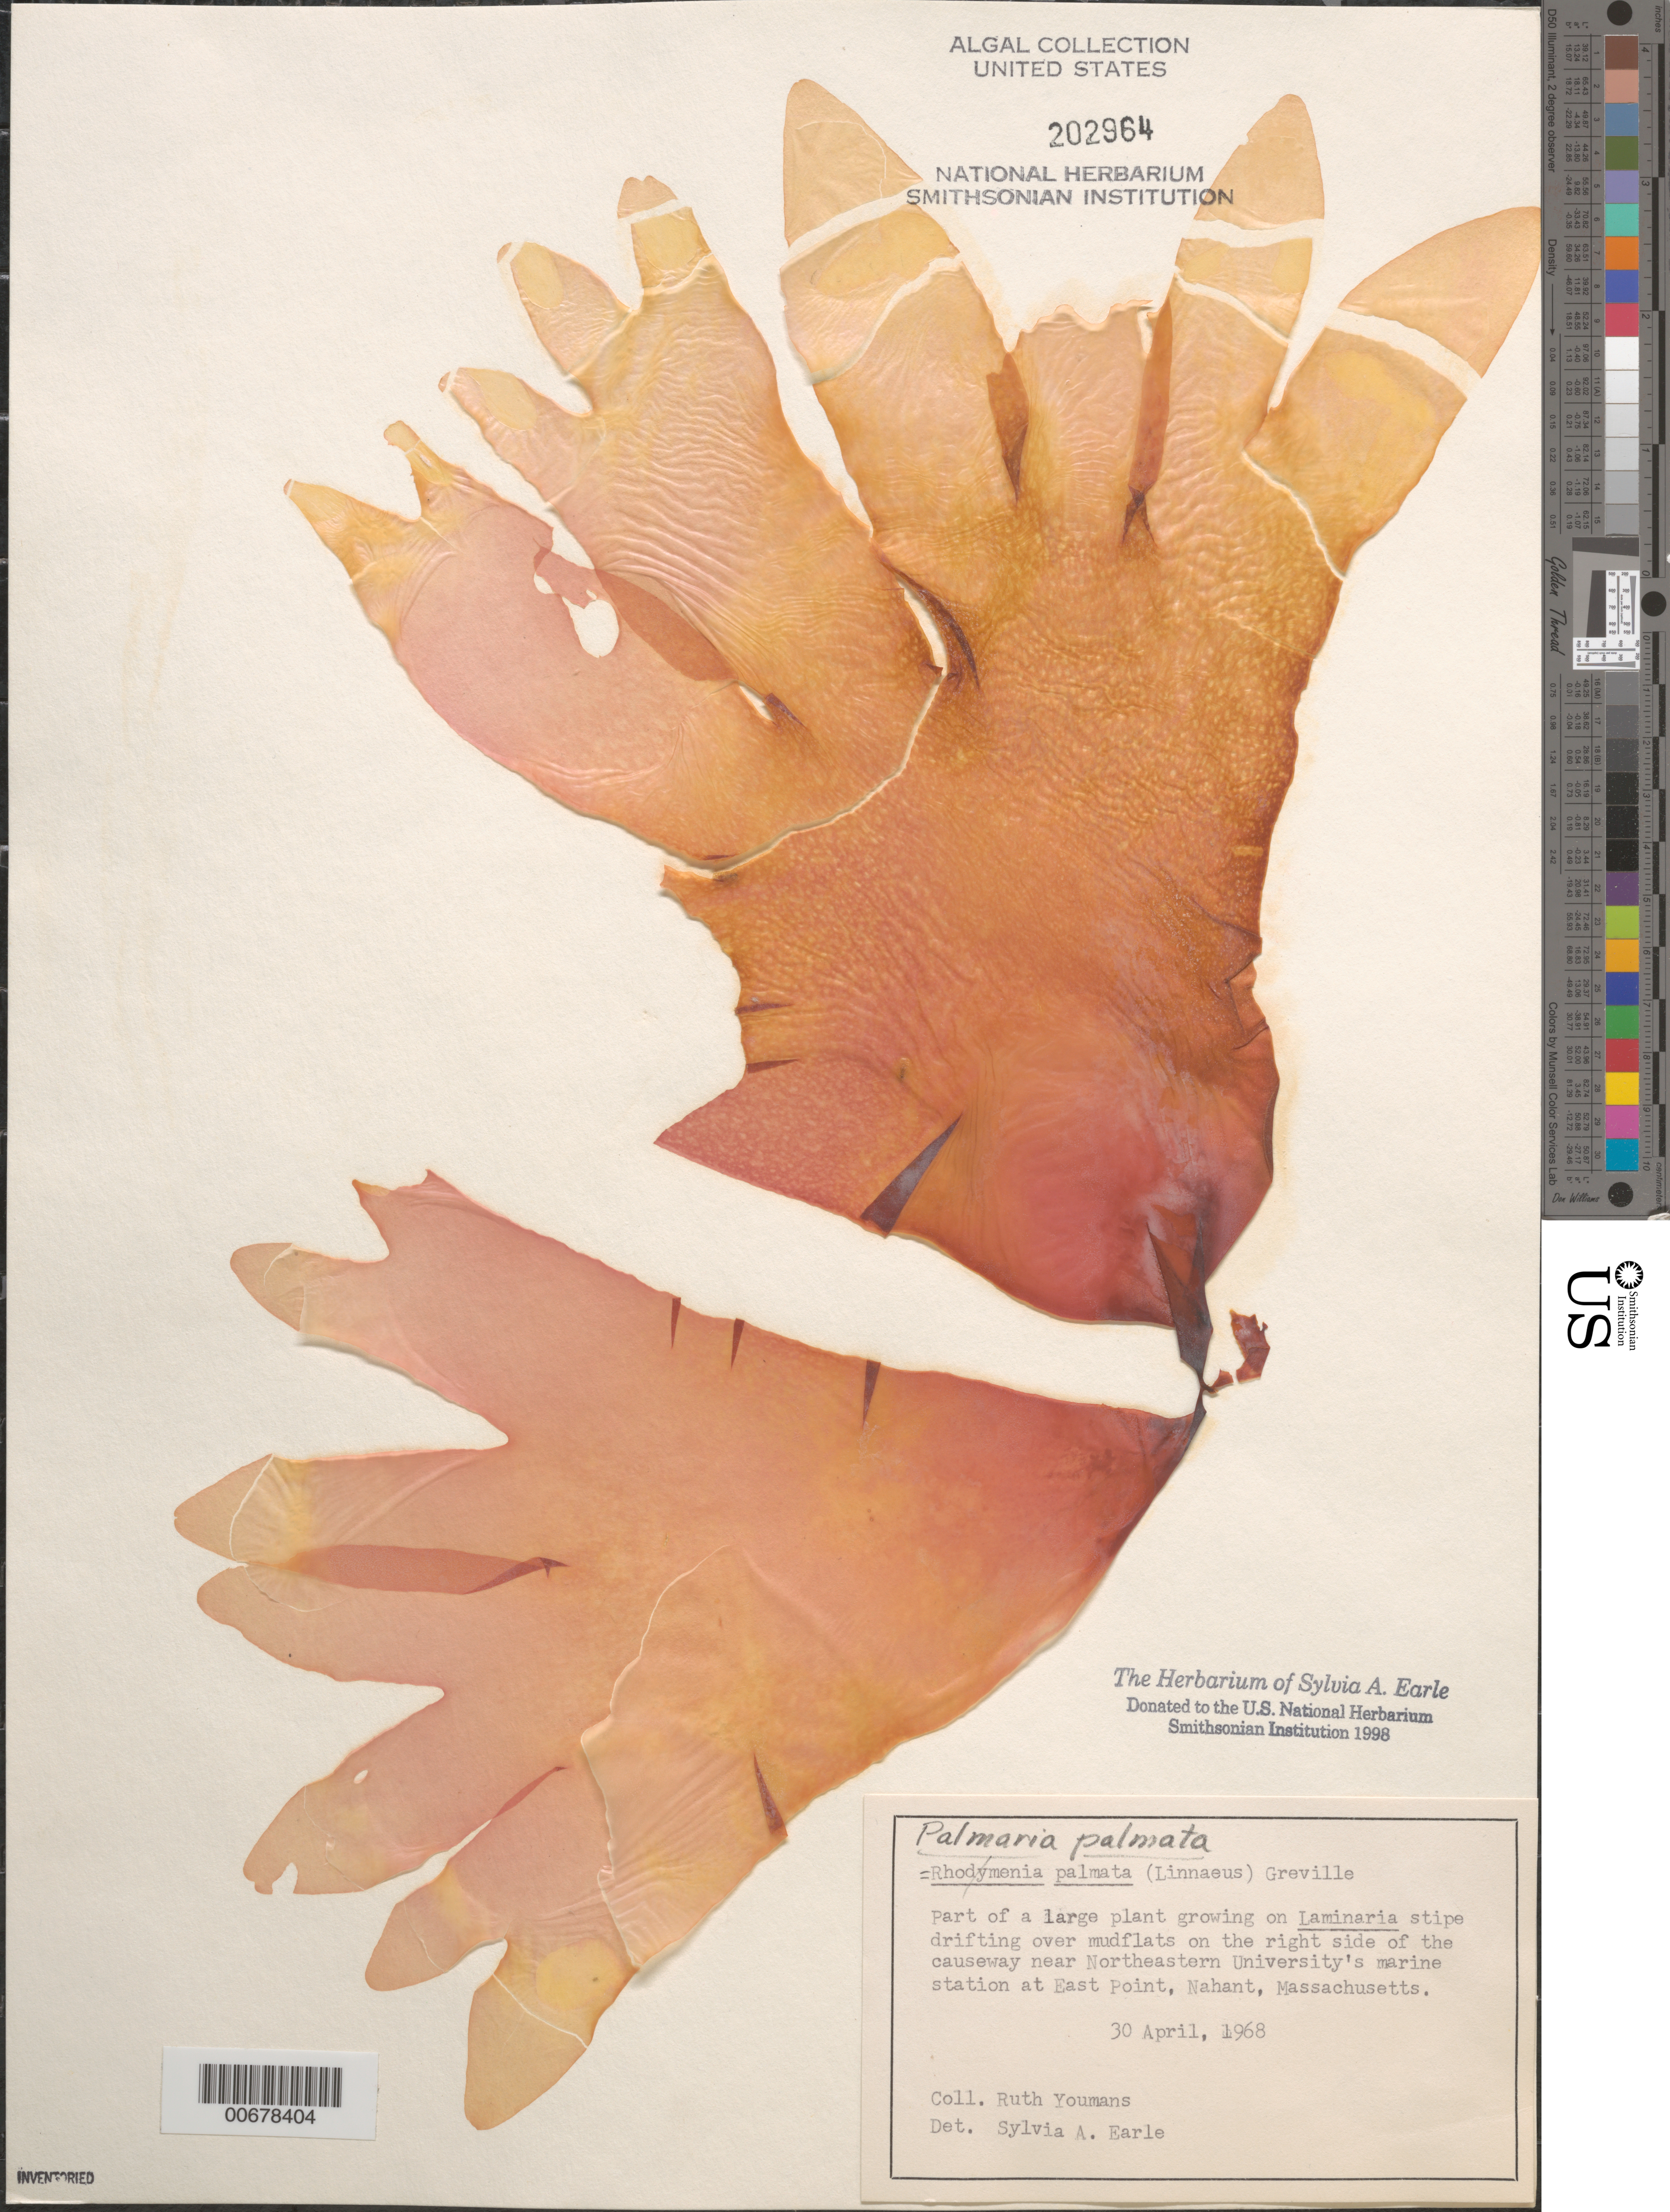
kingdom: Plantae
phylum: Rhodophyta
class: Florideophyceae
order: Palmariales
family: Palmariaceae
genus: Palmaria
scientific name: Palmaria palmata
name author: (L.) F. Weber & D. Mohr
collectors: R. Youmans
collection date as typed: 30 Apr 1968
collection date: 1968-04-30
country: United States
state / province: Massachusetts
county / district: Essex County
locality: East Point, Nahant, right side of causeway near Northeastern University's marine station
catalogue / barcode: US 202964